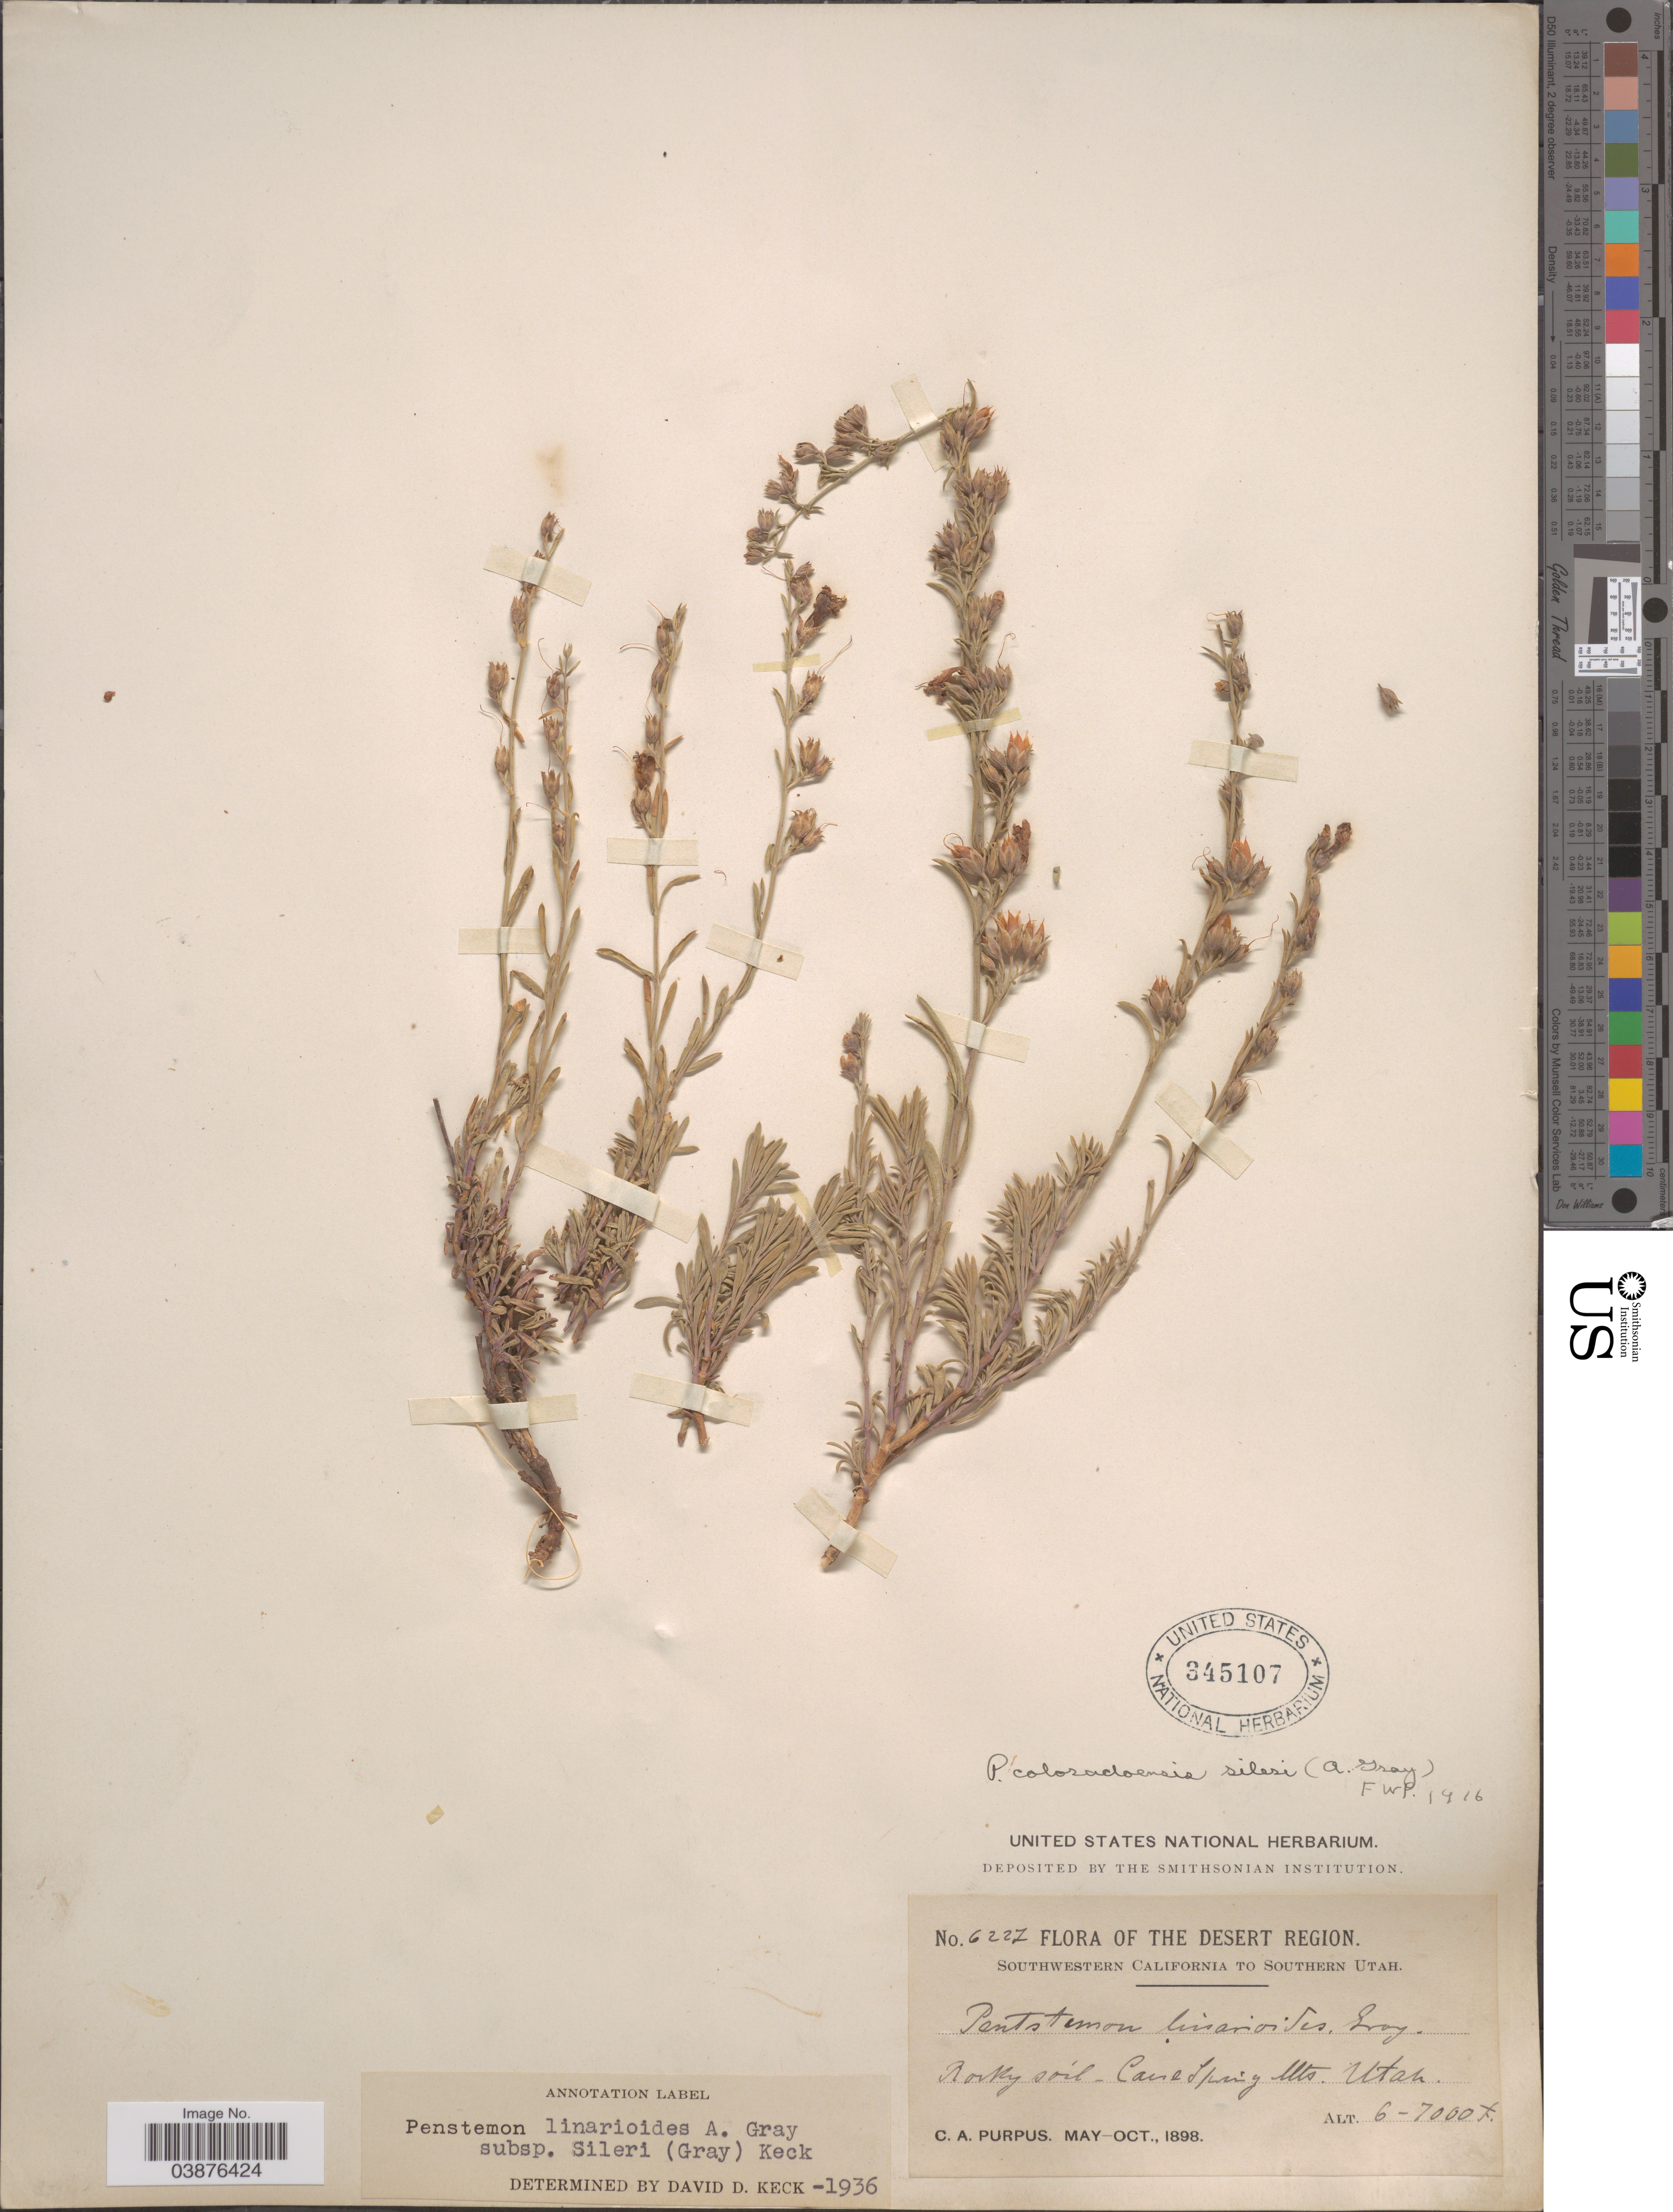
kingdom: Plantae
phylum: Tracheophyta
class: Magnoliopsida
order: Lamiales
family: Plantaginaceae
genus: Penstemon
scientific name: Penstemon linarioides var. viridis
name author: D.D. Keck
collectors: C. A. Purpus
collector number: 6227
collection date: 1898-05/1898-10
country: United States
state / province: Utah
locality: The Desert Region. Southwestern California to Southern Utah. Rocky soil. Cane Spring Mts. Utah.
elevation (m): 1829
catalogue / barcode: US 345107